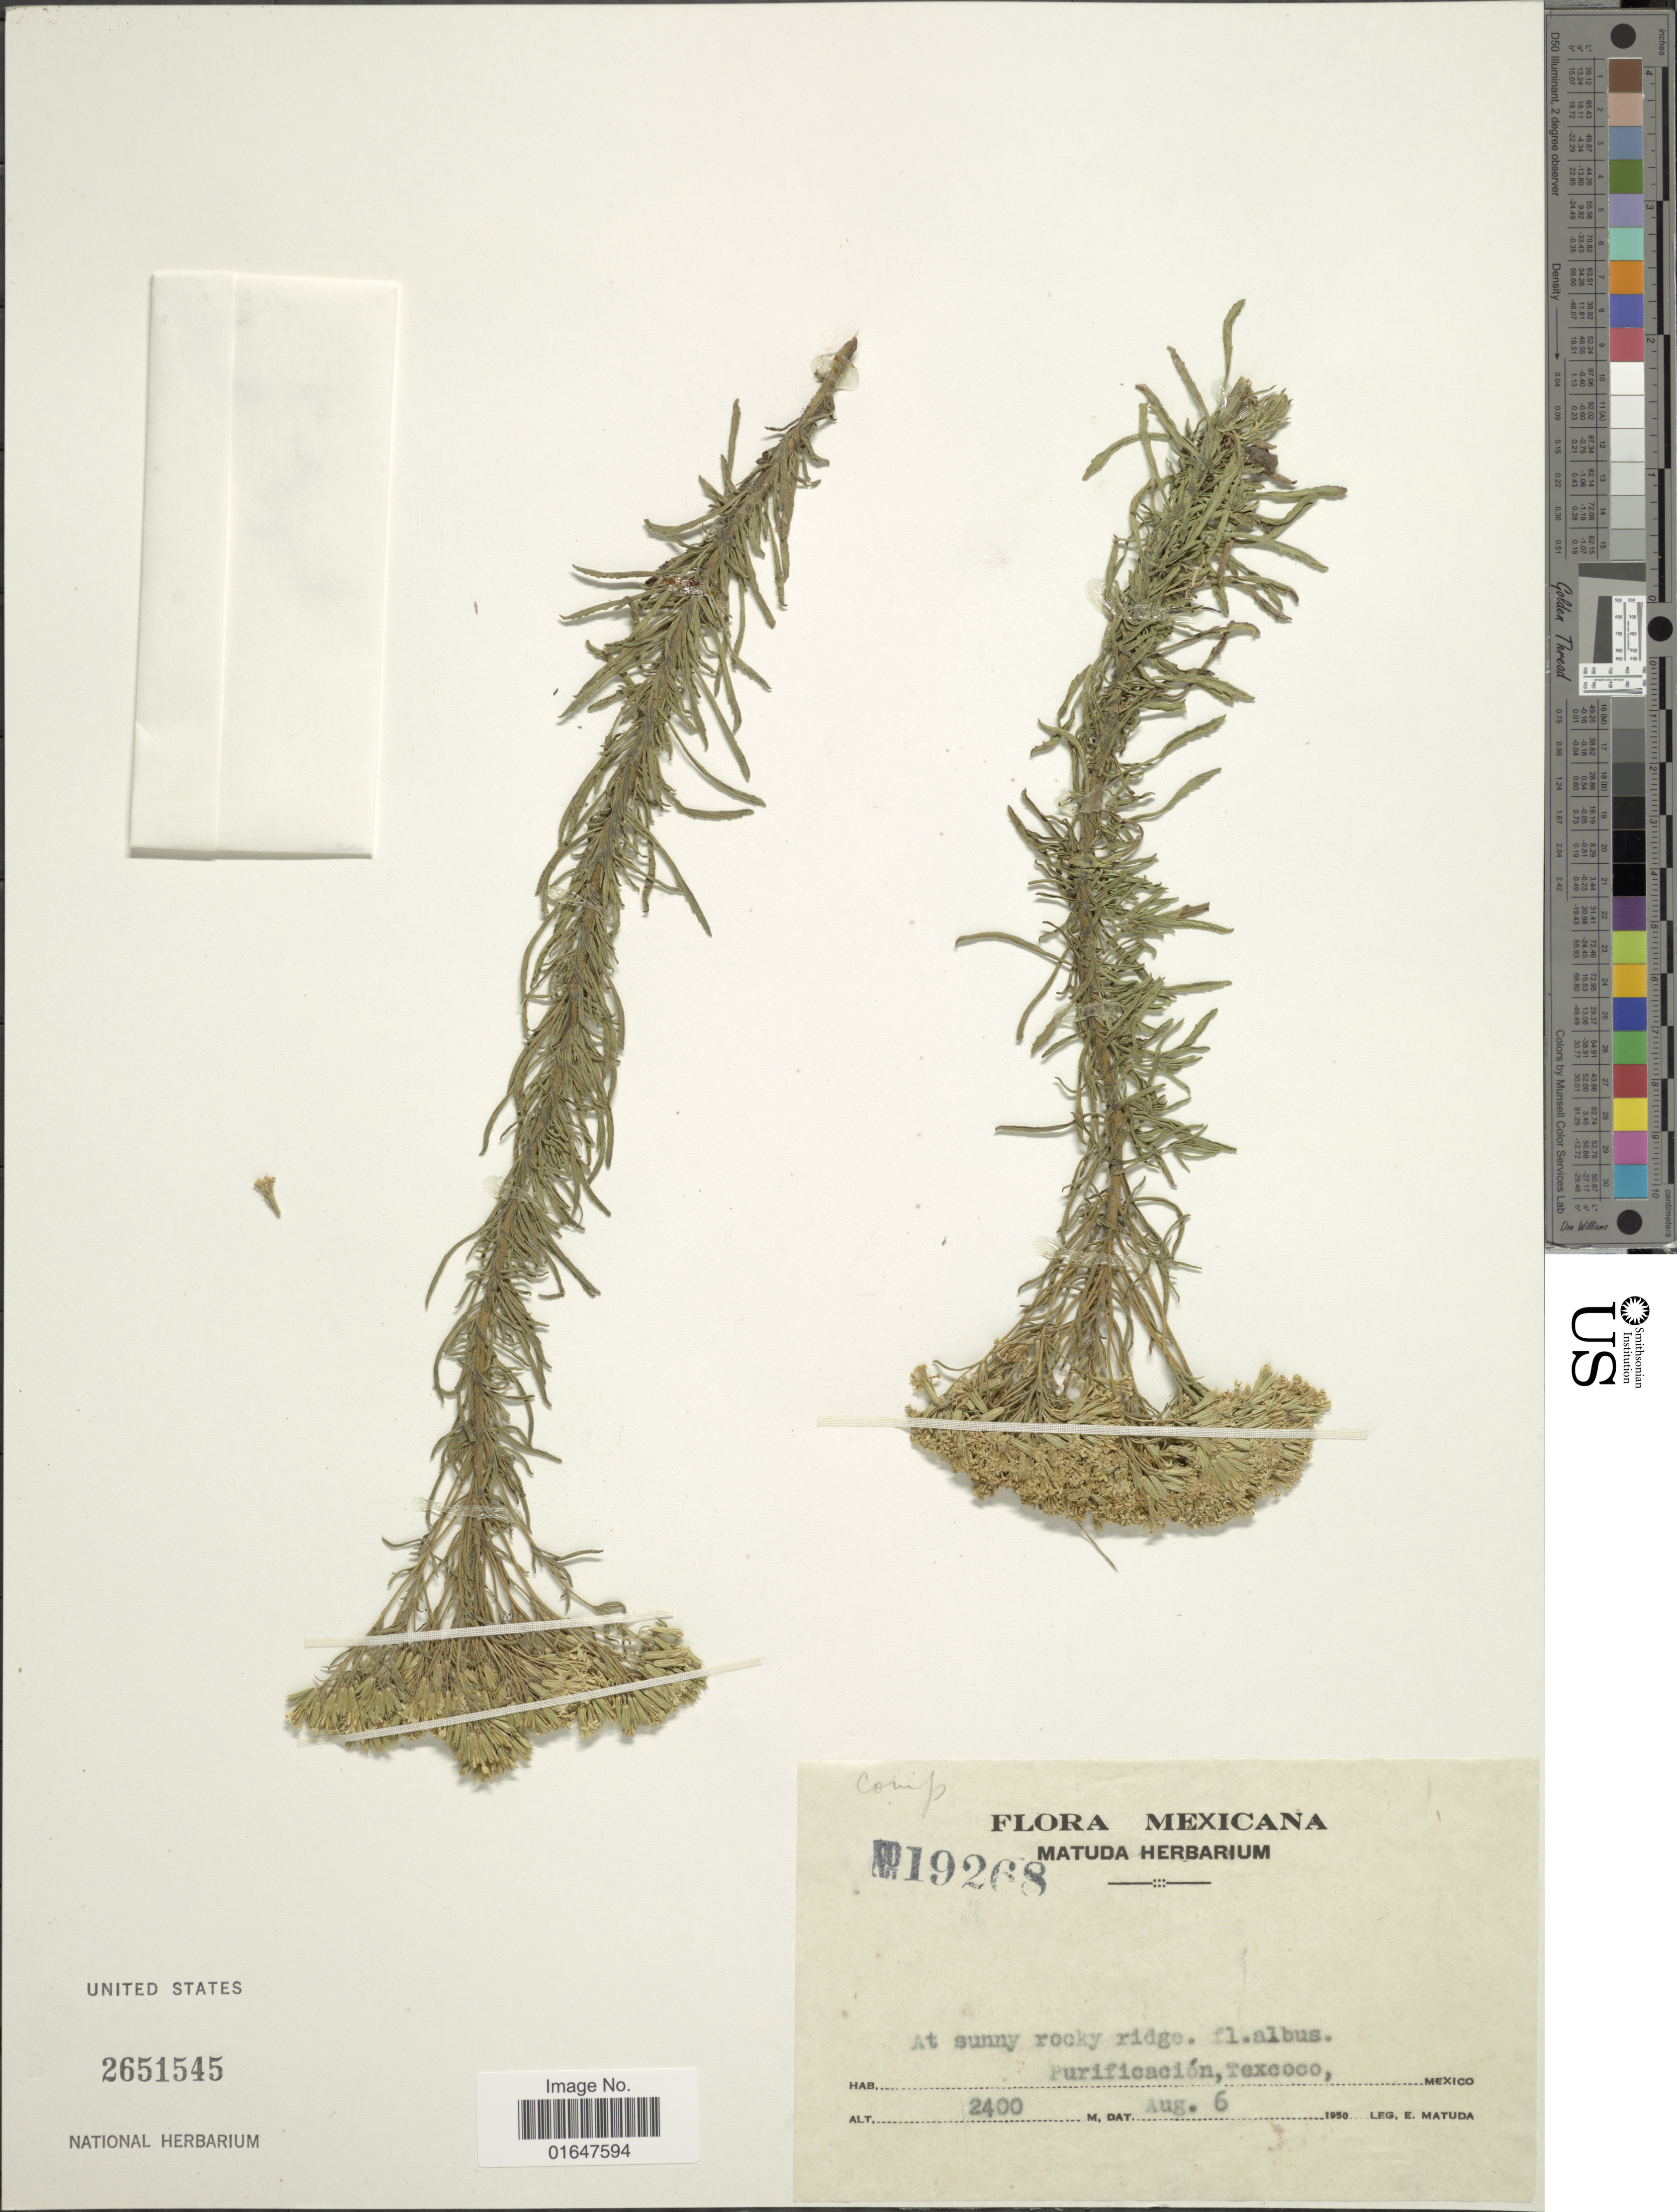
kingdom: Plantae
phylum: Tracheophyta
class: Magnoliopsida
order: Asterales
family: Asteraceae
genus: Stevia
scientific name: Stevia sp.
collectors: E. Matuda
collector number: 19268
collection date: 1950-08-06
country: Mexico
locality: Mexicana, Purificacion, Texcoco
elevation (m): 2400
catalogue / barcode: US 2651545